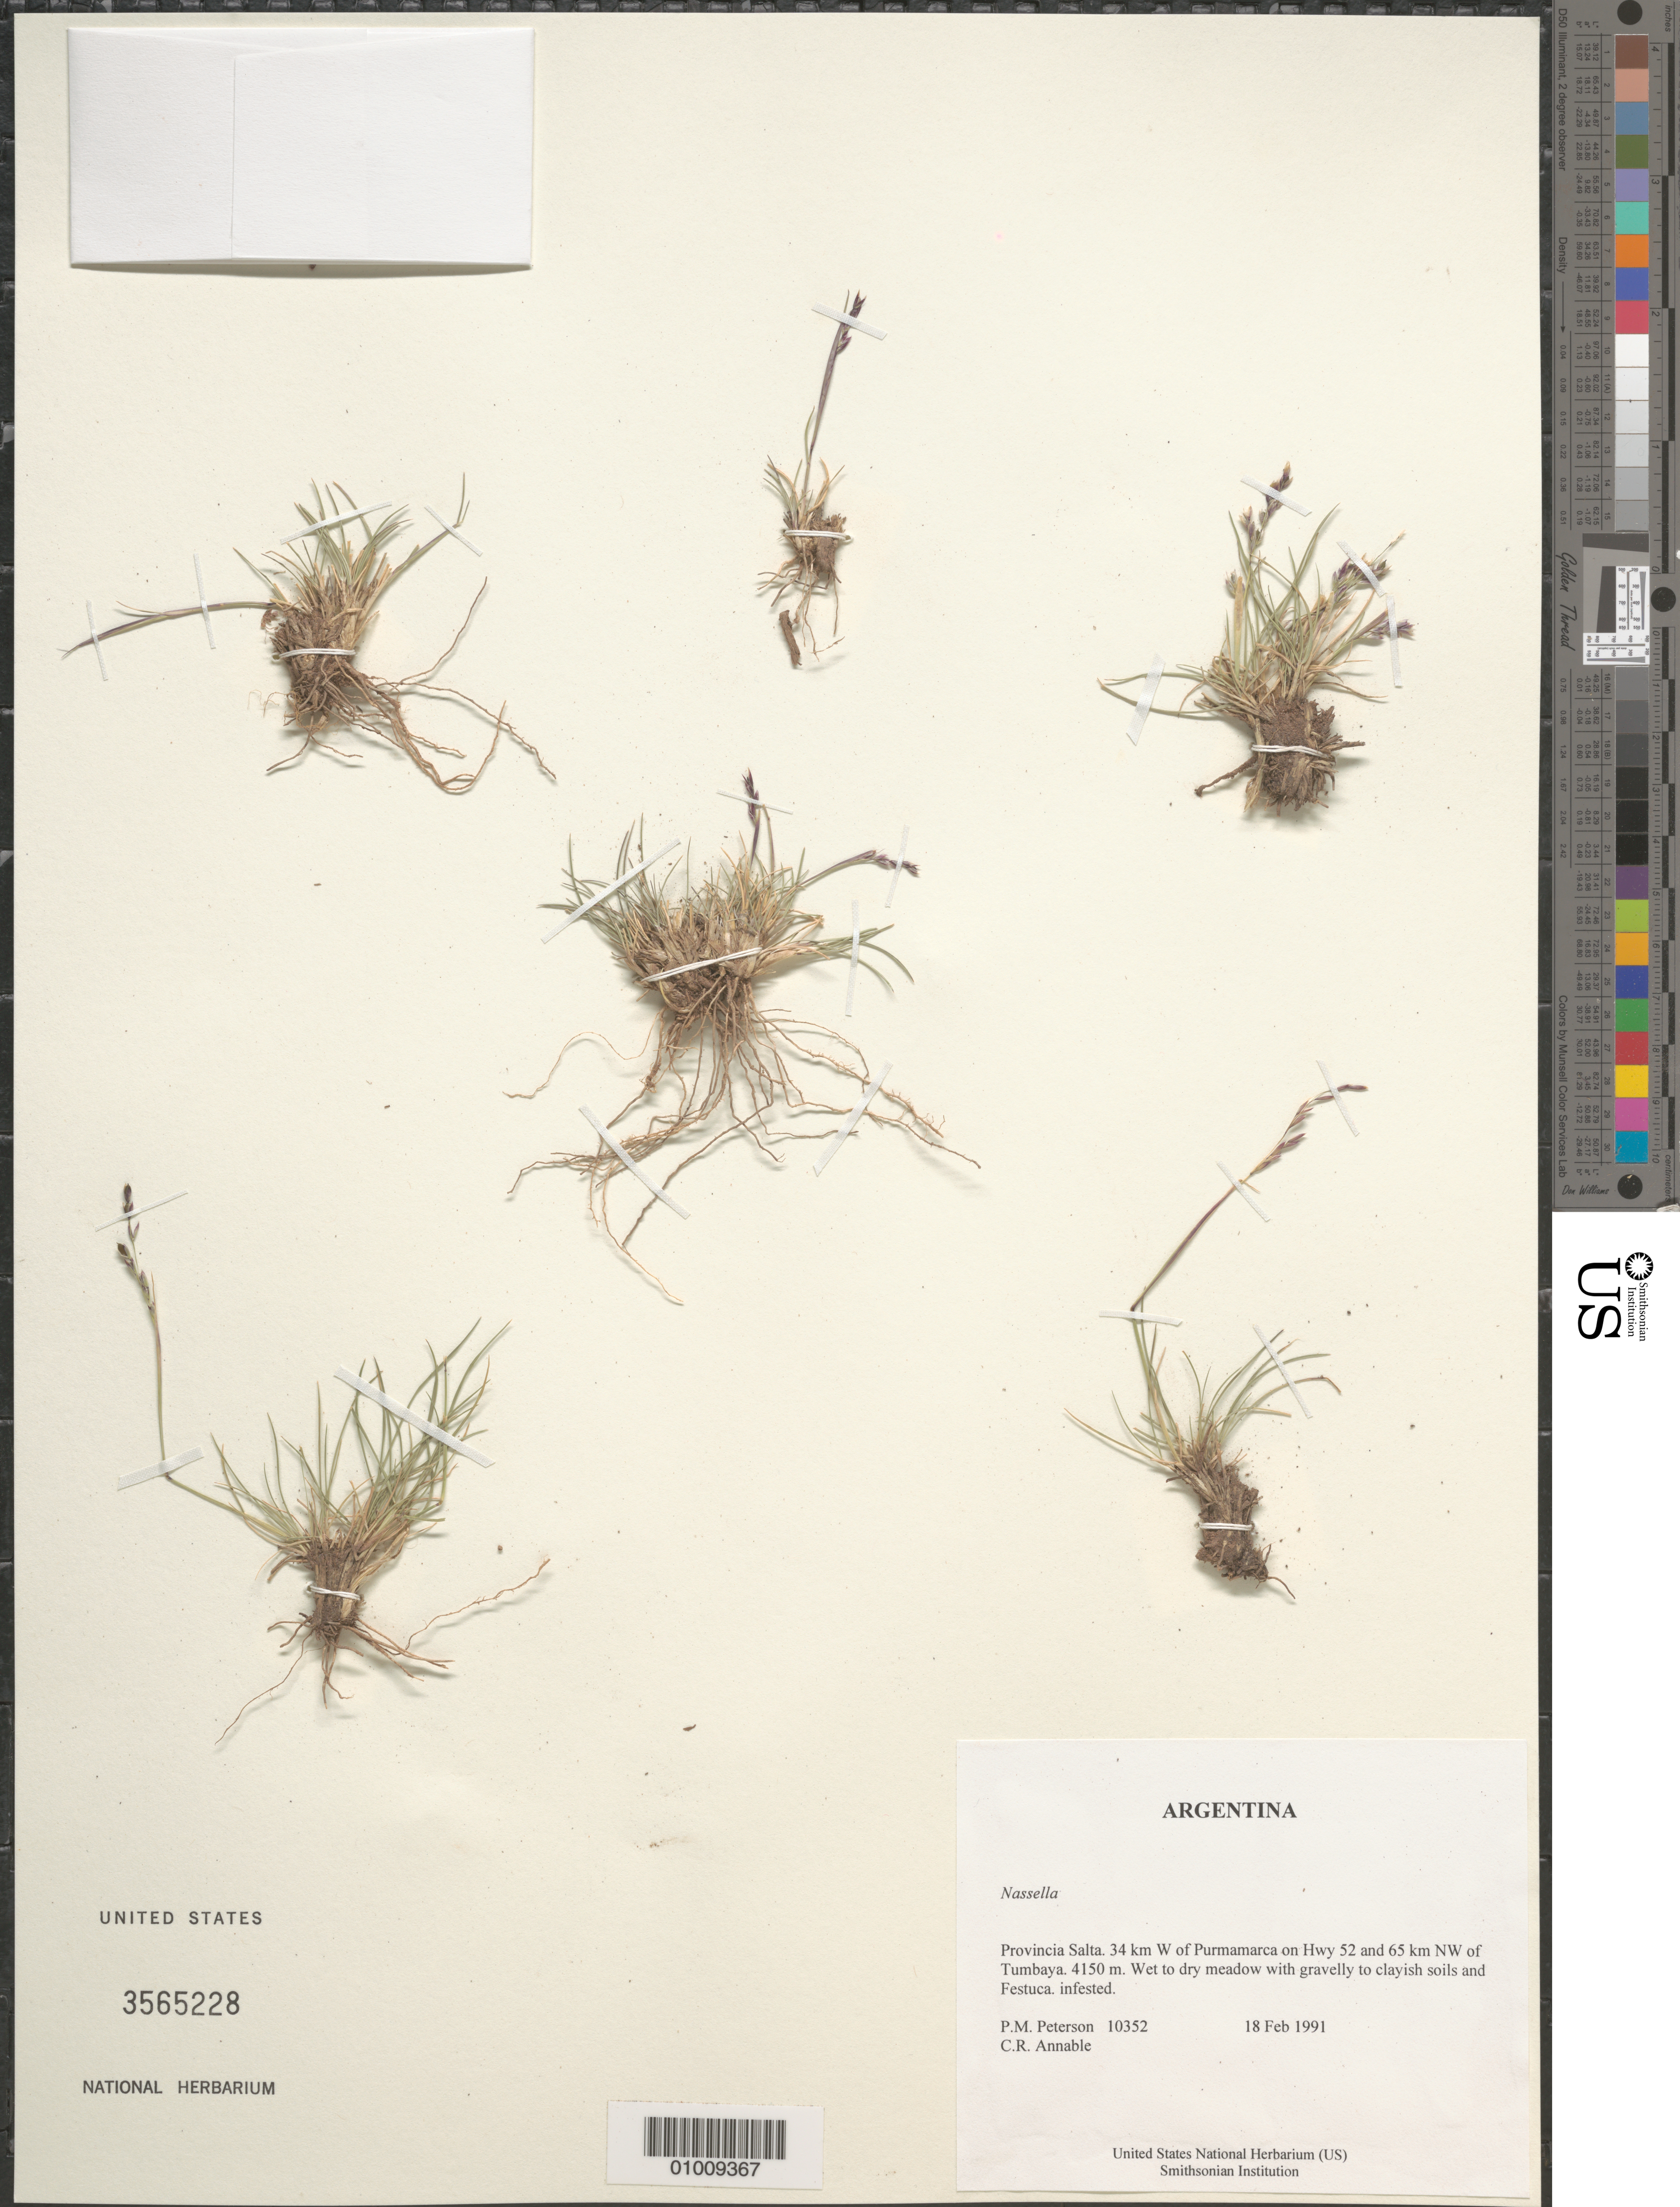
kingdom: Plantae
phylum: Tracheophyta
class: Liliopsida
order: Poales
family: Poaceae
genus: Nassella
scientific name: Nassella sp.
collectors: P. M. Peterson & C. R. Annable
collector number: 10352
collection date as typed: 18 Feb 1991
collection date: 1991-02-18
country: Argentina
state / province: Salta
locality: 34 km W of Purmamarca on Hwy 52 and 65 km NW of Tumbaya.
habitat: Wet to dry meadow with gravelly to clayish soils and Festuca.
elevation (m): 4150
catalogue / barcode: US 3565228